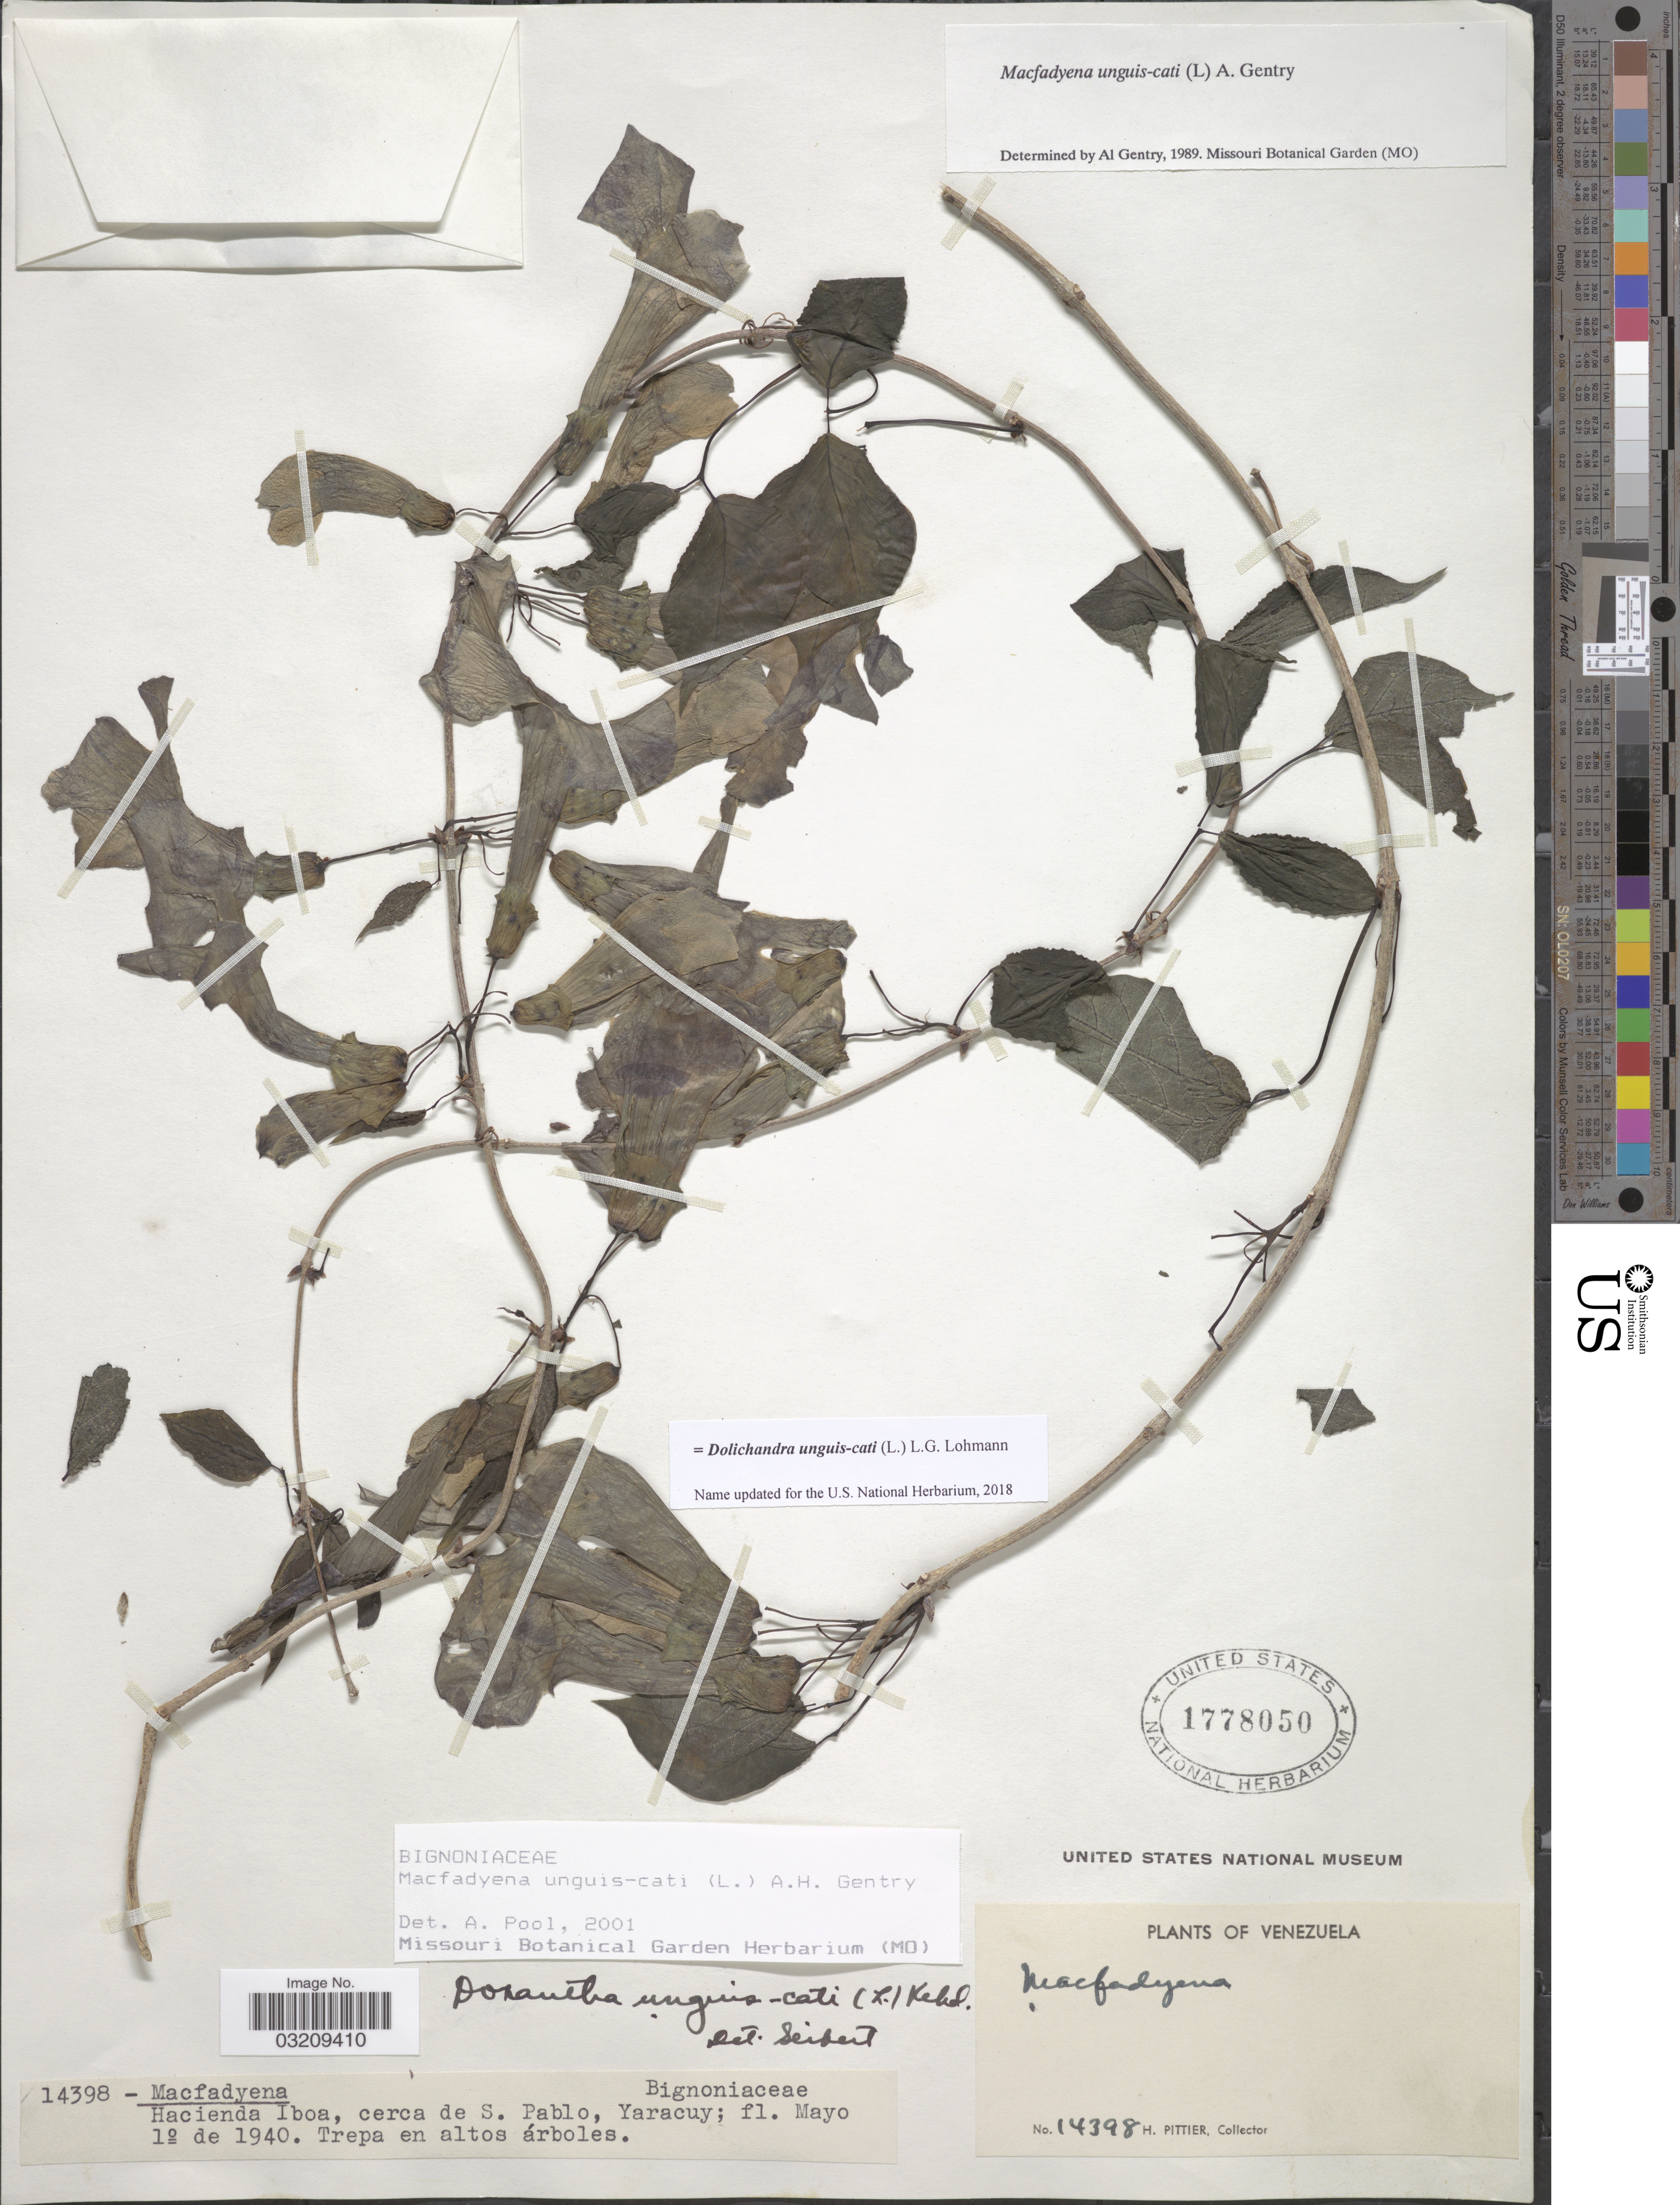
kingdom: Plantae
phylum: Tracheophyta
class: Magnoliopsida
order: Lamiales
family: Bignoniaceae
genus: Dolichandra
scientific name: Dolichandra unguis-cati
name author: (L.) L.G. Lohmann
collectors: H. F. Pittier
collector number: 14398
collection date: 1940-05-01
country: Venezuela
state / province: Yaracuy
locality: Hacienda Iboa, cerca de S. Pablo.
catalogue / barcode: US 1778050